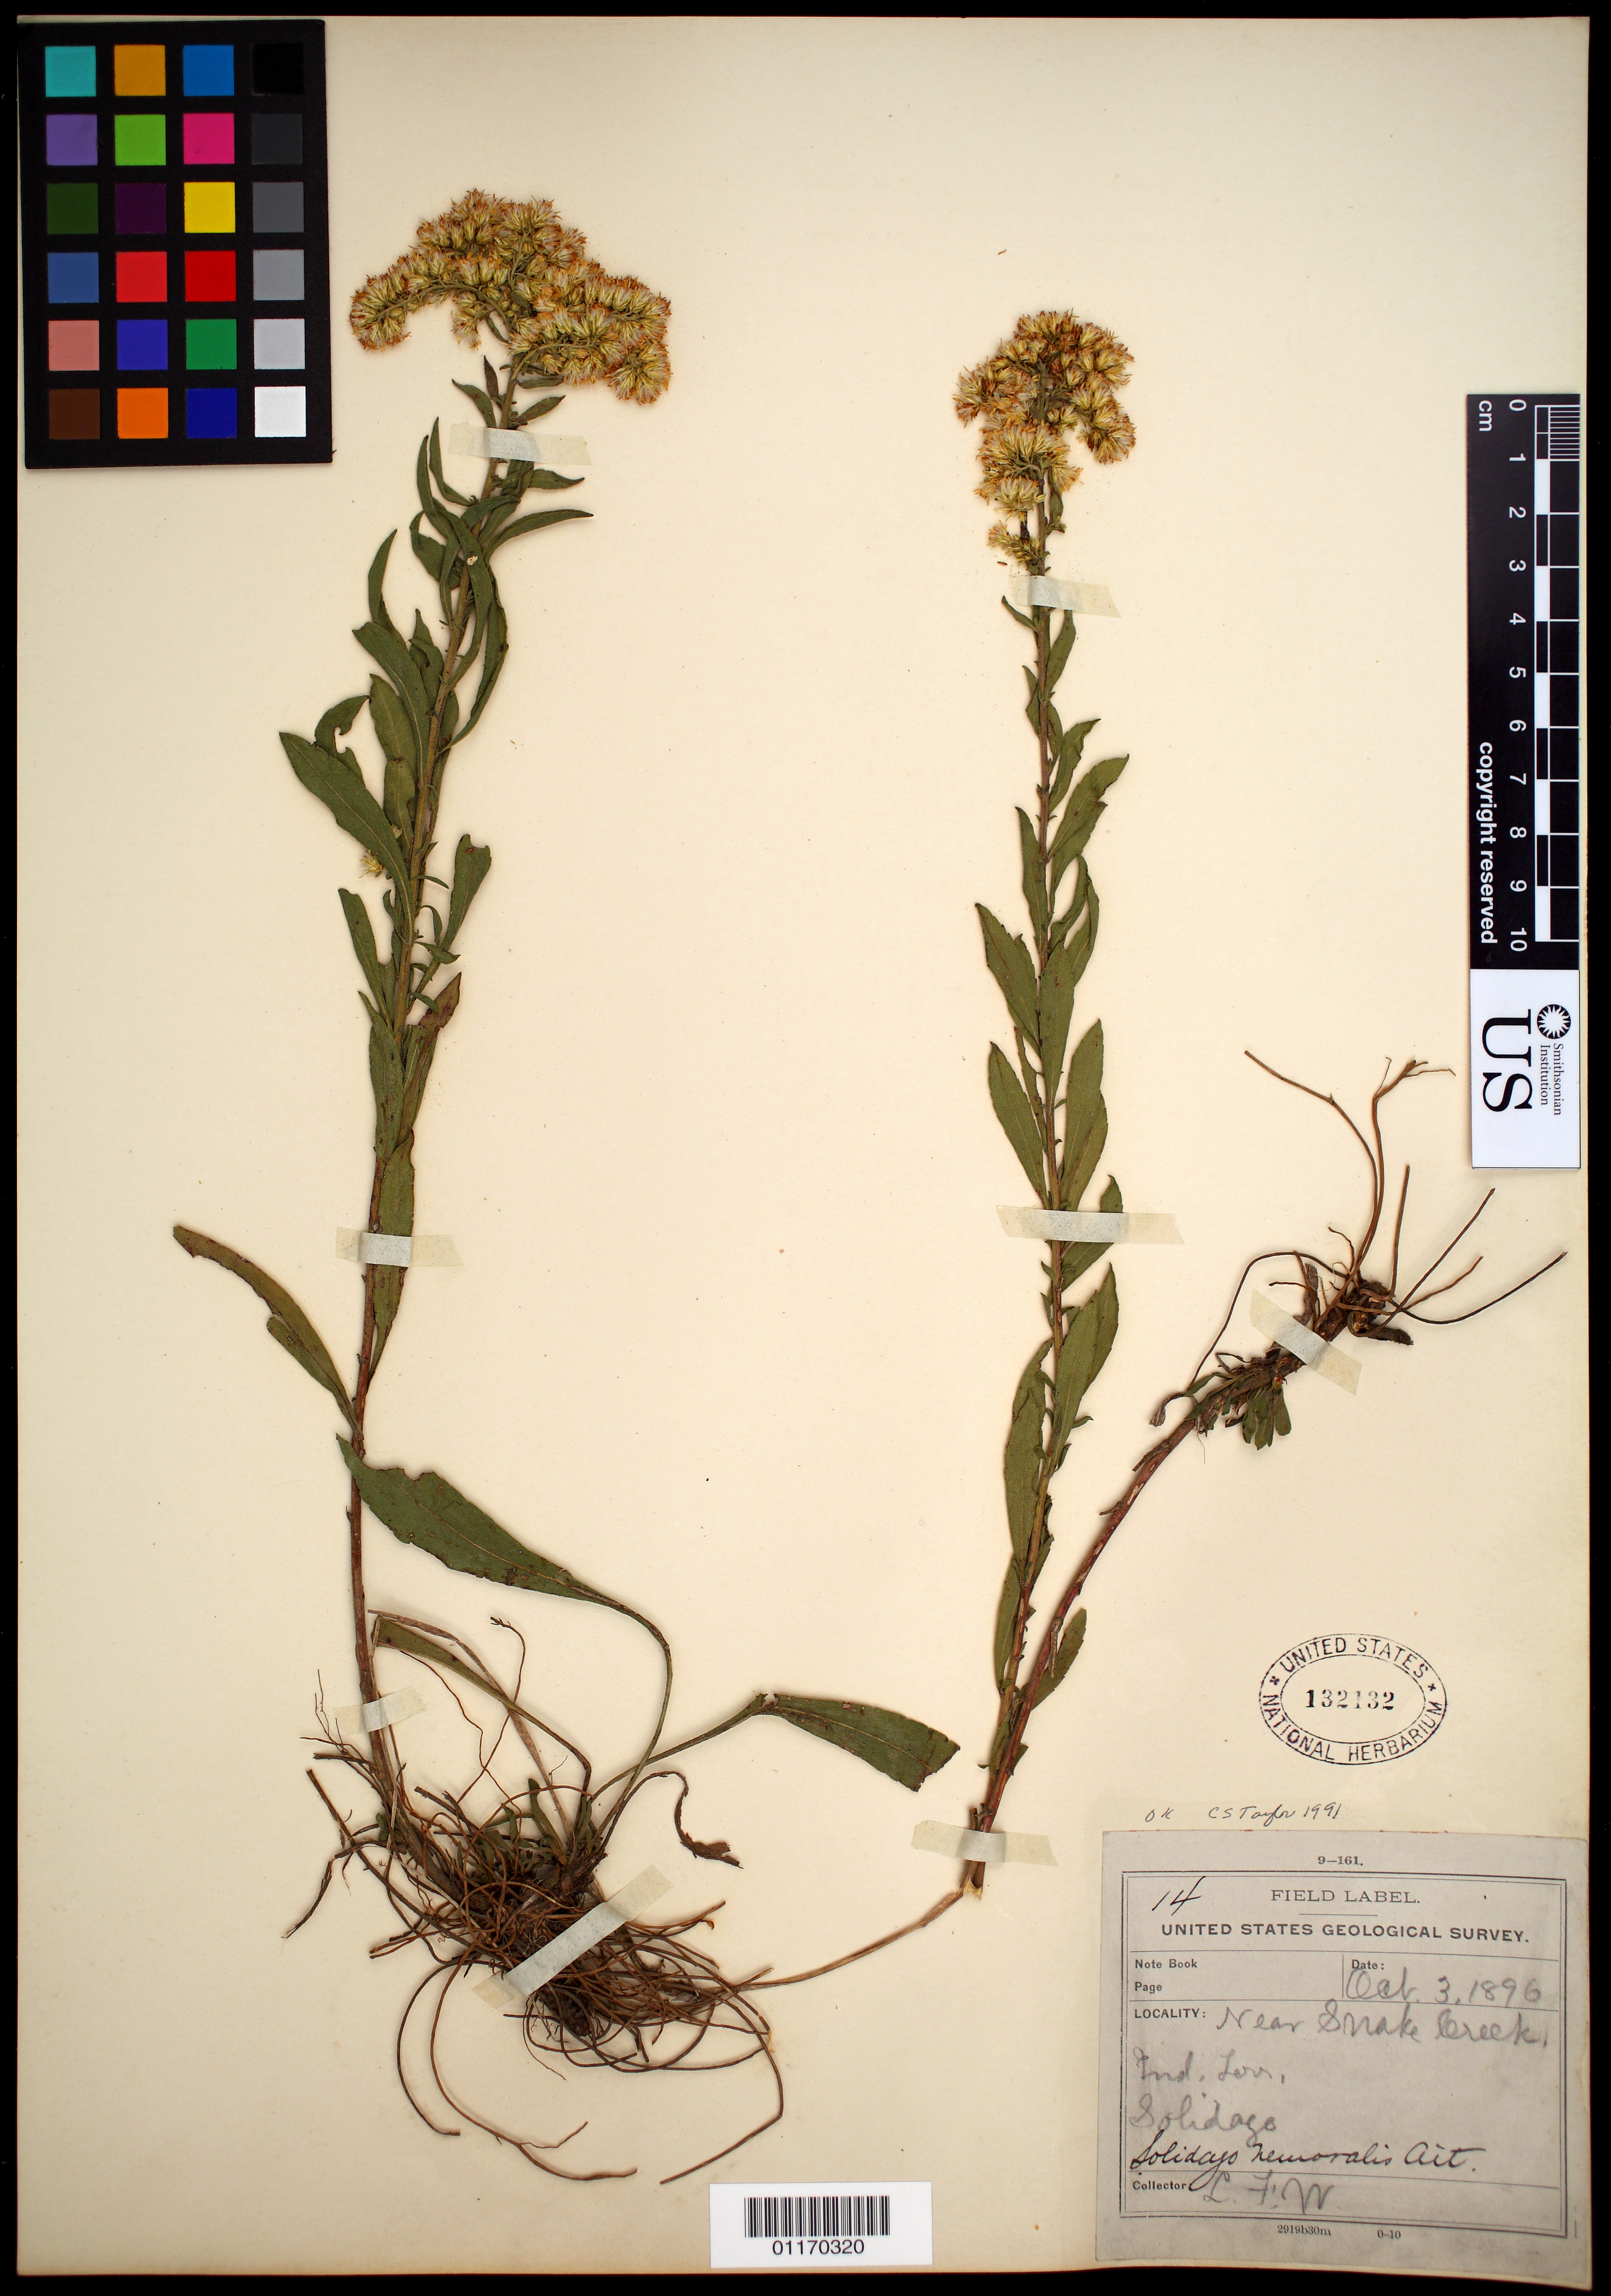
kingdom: Plantae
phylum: Tracheophyta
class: Magnoliopsida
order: Asterales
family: Asteraceae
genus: Solidago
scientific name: Solidago nemoralis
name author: Aiton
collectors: L. F. Ward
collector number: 14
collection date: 1896-10-03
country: United States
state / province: Oklahoma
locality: Snake Creek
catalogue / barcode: US 132132